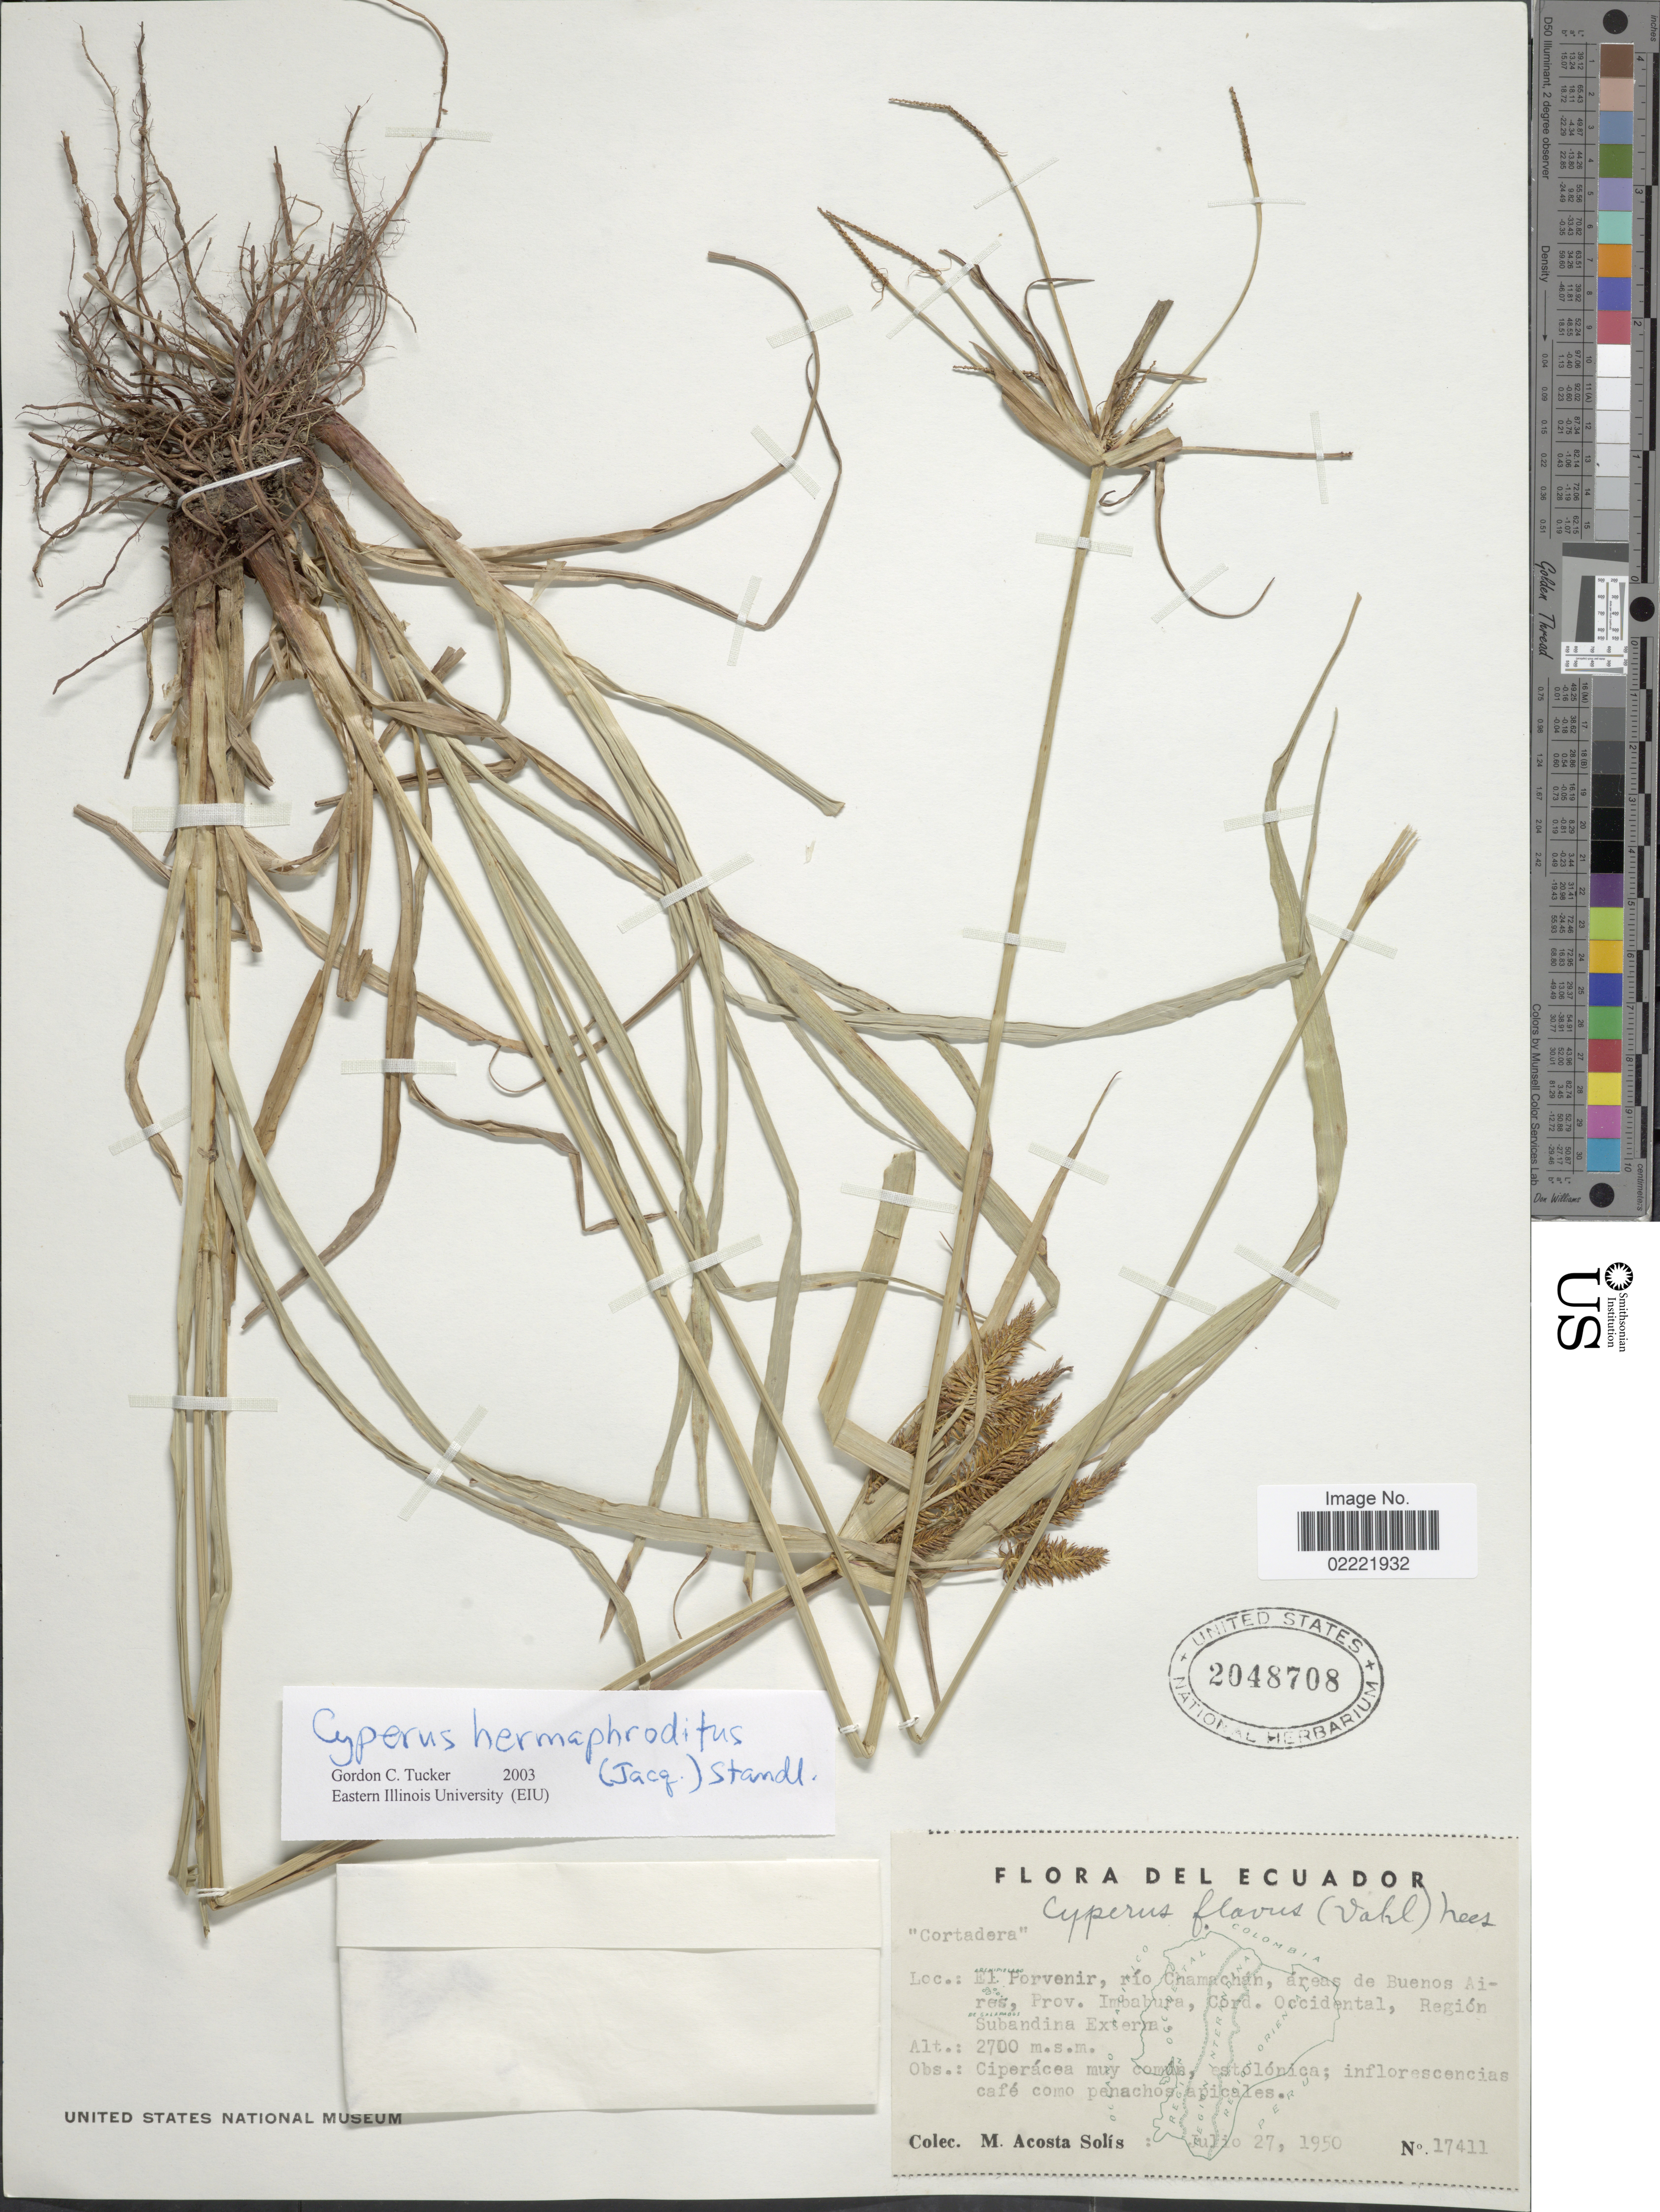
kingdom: Plantae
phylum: Tracheophyta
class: Liliopsida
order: Poales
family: Cyperaceae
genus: Cyperus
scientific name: Cyperus hermaphroditus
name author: (Jacq.) Standl.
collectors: M. Acosta Solis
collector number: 17411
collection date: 1950-07-27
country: Ecuador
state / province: Imbabura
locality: El Porvenis, rio Chamachan, areas de Buenos Aires, Cord. Occidental, Region Subandina Externa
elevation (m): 2700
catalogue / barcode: US 2048708